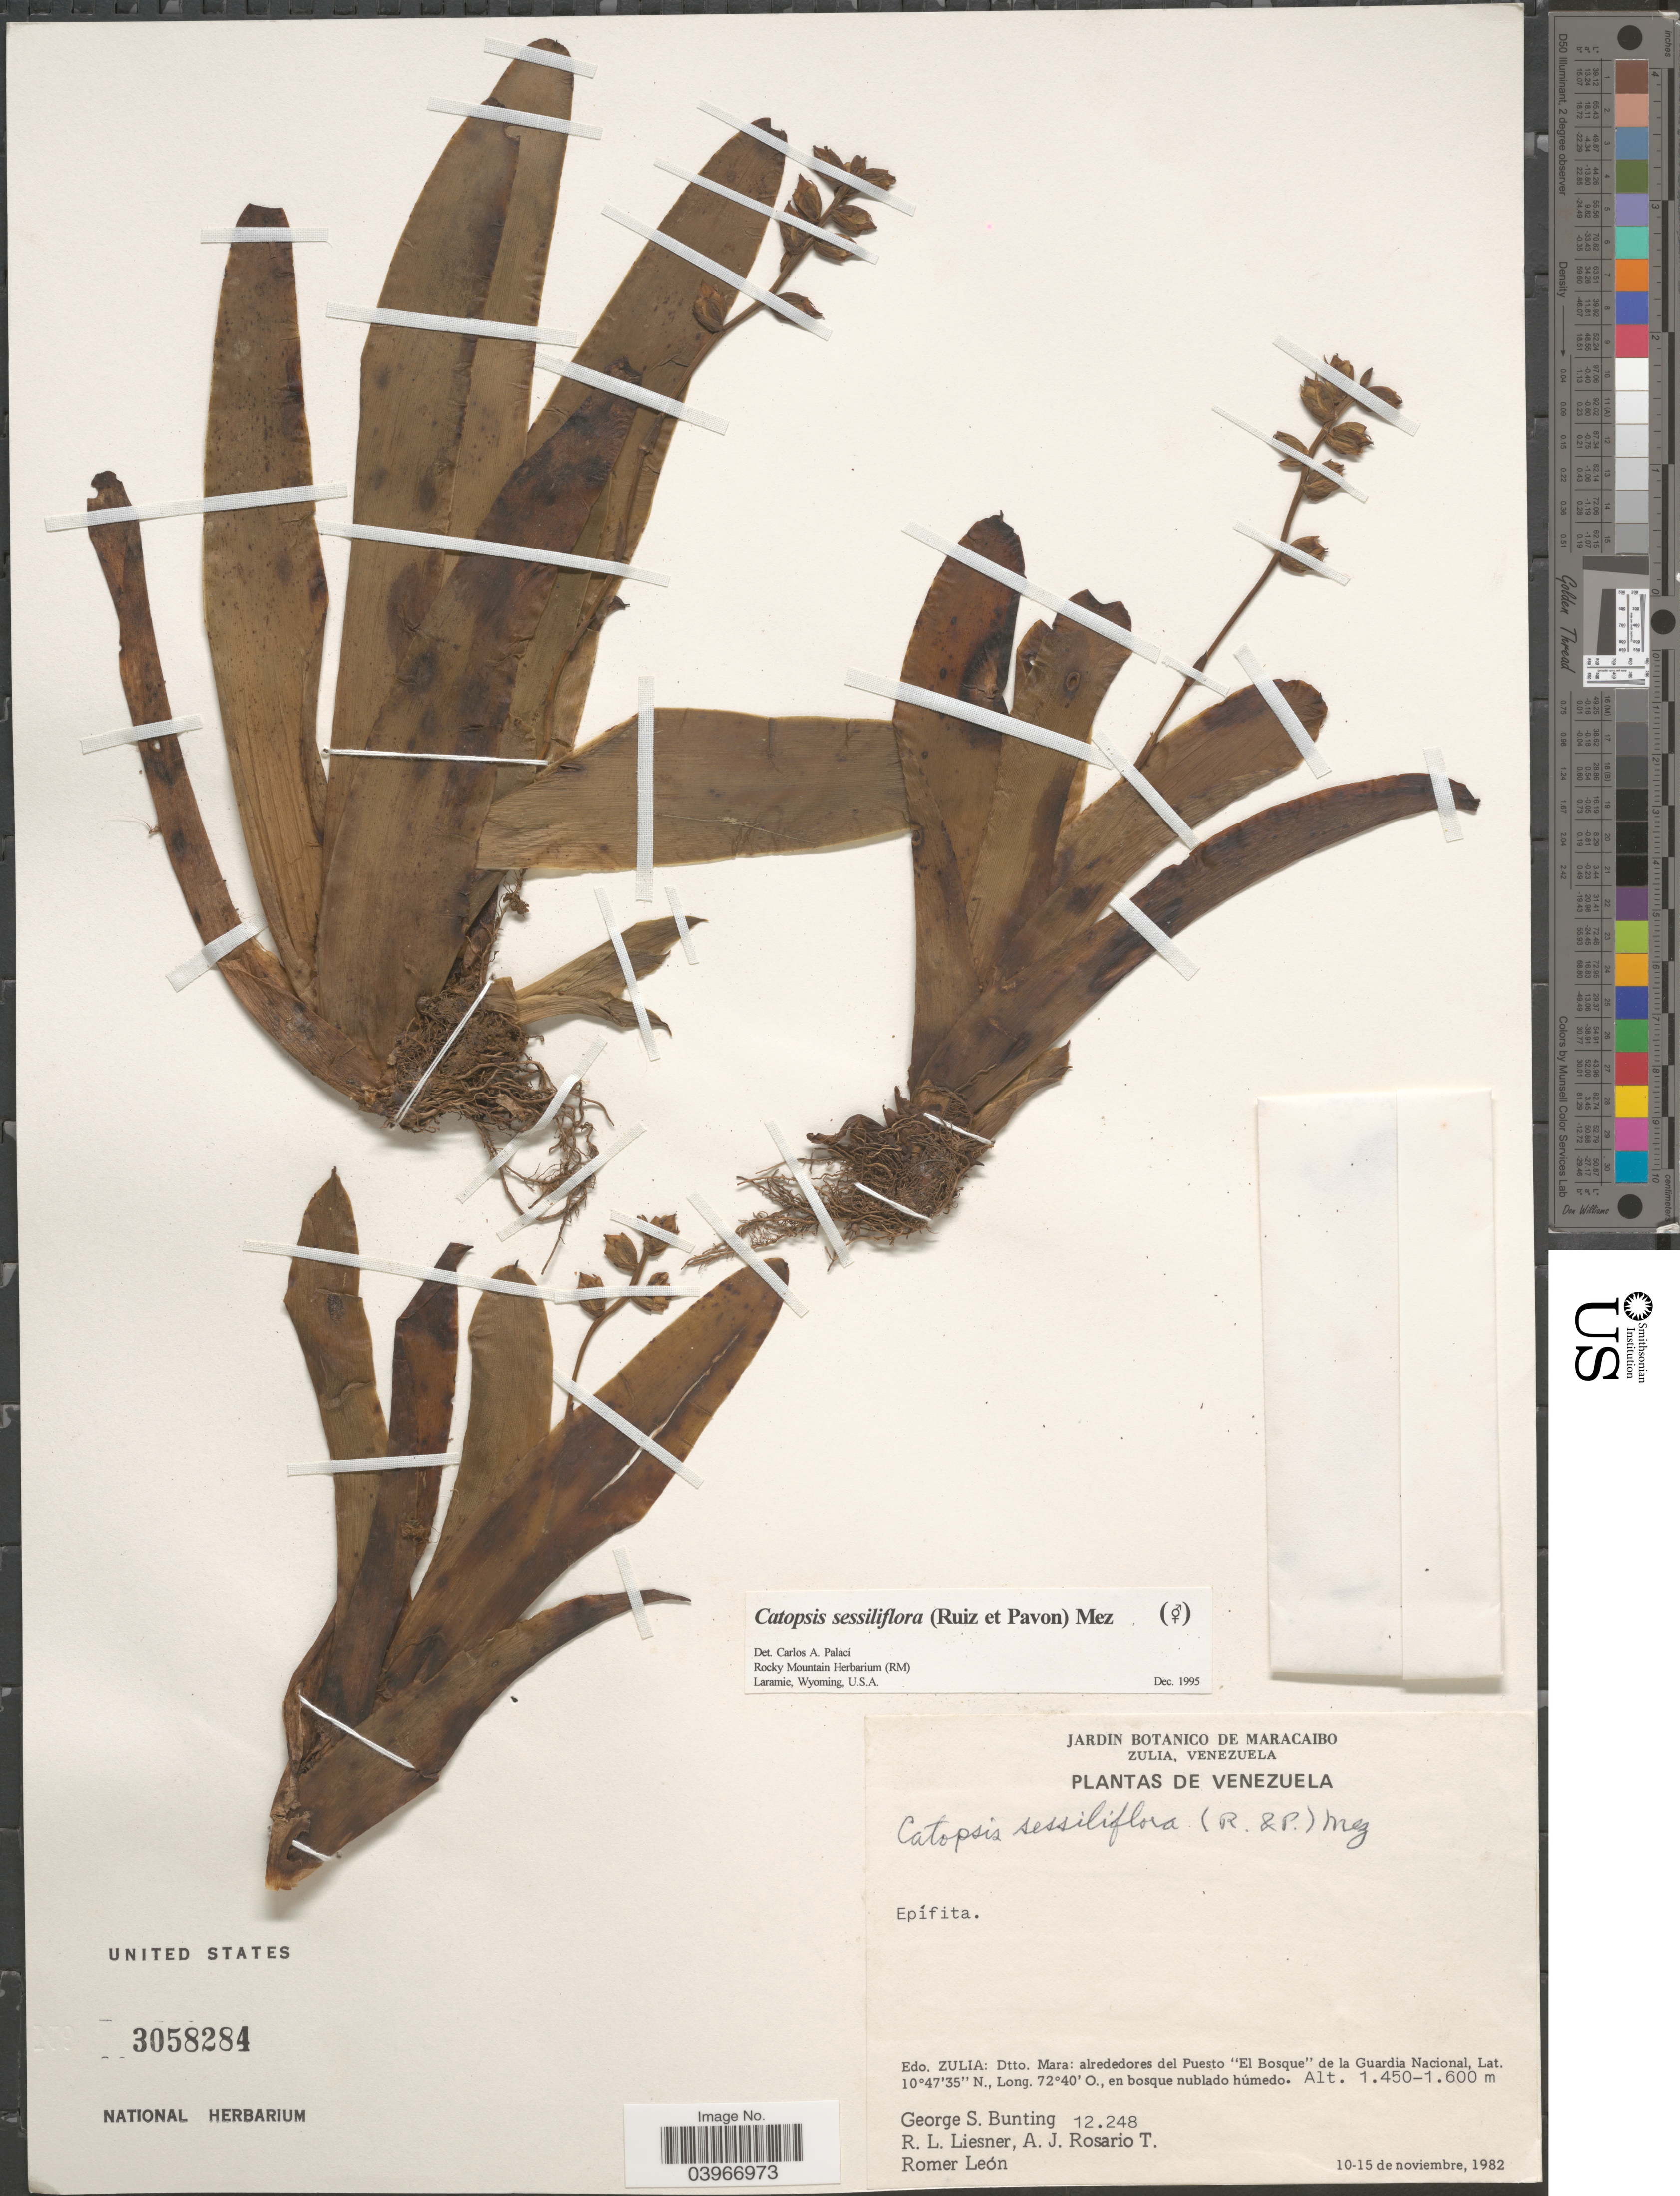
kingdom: Plantae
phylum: Tracheophyta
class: Liliopsida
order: Poales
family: Bromeliaceae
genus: Catopsis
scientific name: Catopsis sessiliflora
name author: (Ruiz & Pav.) Mez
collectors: G. S. Bunting, R. L. Liesner, A. Rosario T. & R. León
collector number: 12248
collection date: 1982-11-10/1982-11-15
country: Venezuela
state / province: Zulia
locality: Edo. Zulia: Dtto. Mara: alrededores del Puesto "El Bosque" de la Guardia Nacional.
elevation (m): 1450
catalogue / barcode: US 3058284